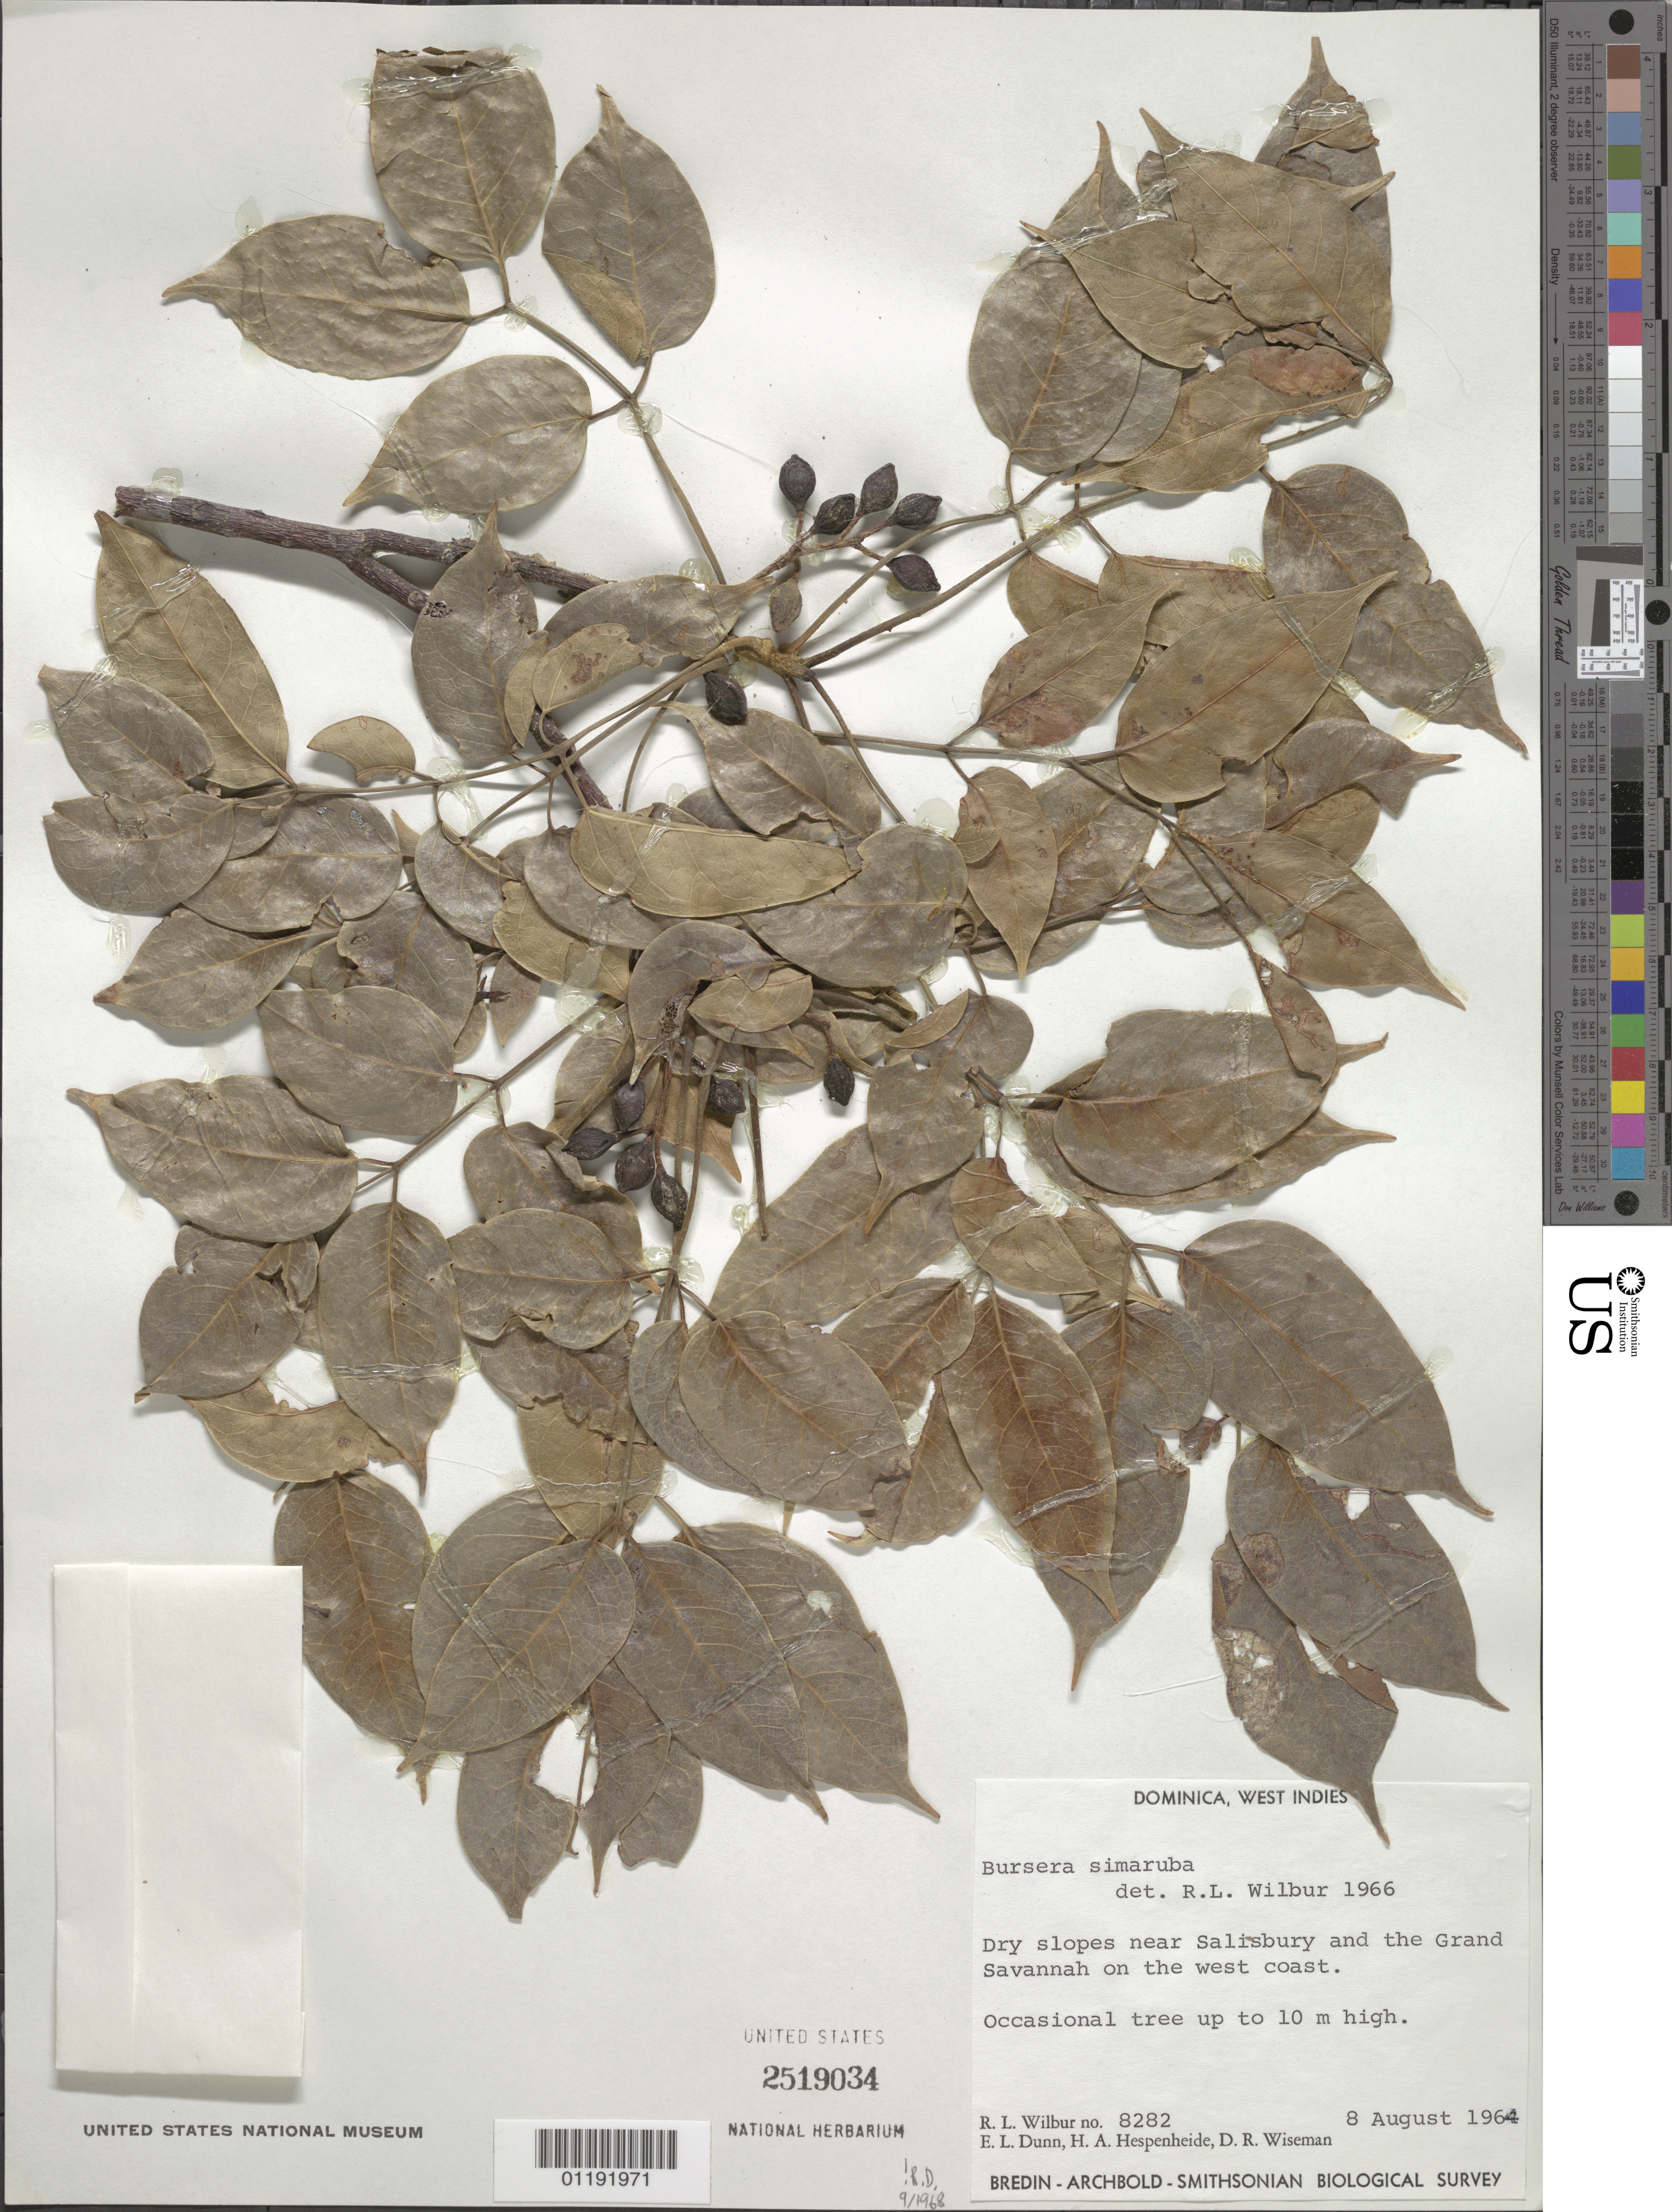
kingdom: Plantae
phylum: Tracheophyta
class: Magnoliopsida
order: Sapindales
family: Burseraceae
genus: Bursera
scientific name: Bursera simaruba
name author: (L.) Sarg.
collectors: R. L. Wilbur, E. Dunn, H. A. Hespenheide & D. R. Wiseman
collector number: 8282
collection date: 1964-08-08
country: Dominica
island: Dominica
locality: West Coast, near Salisbury and Grand Savannah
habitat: Dry slopes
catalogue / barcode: US 2519034